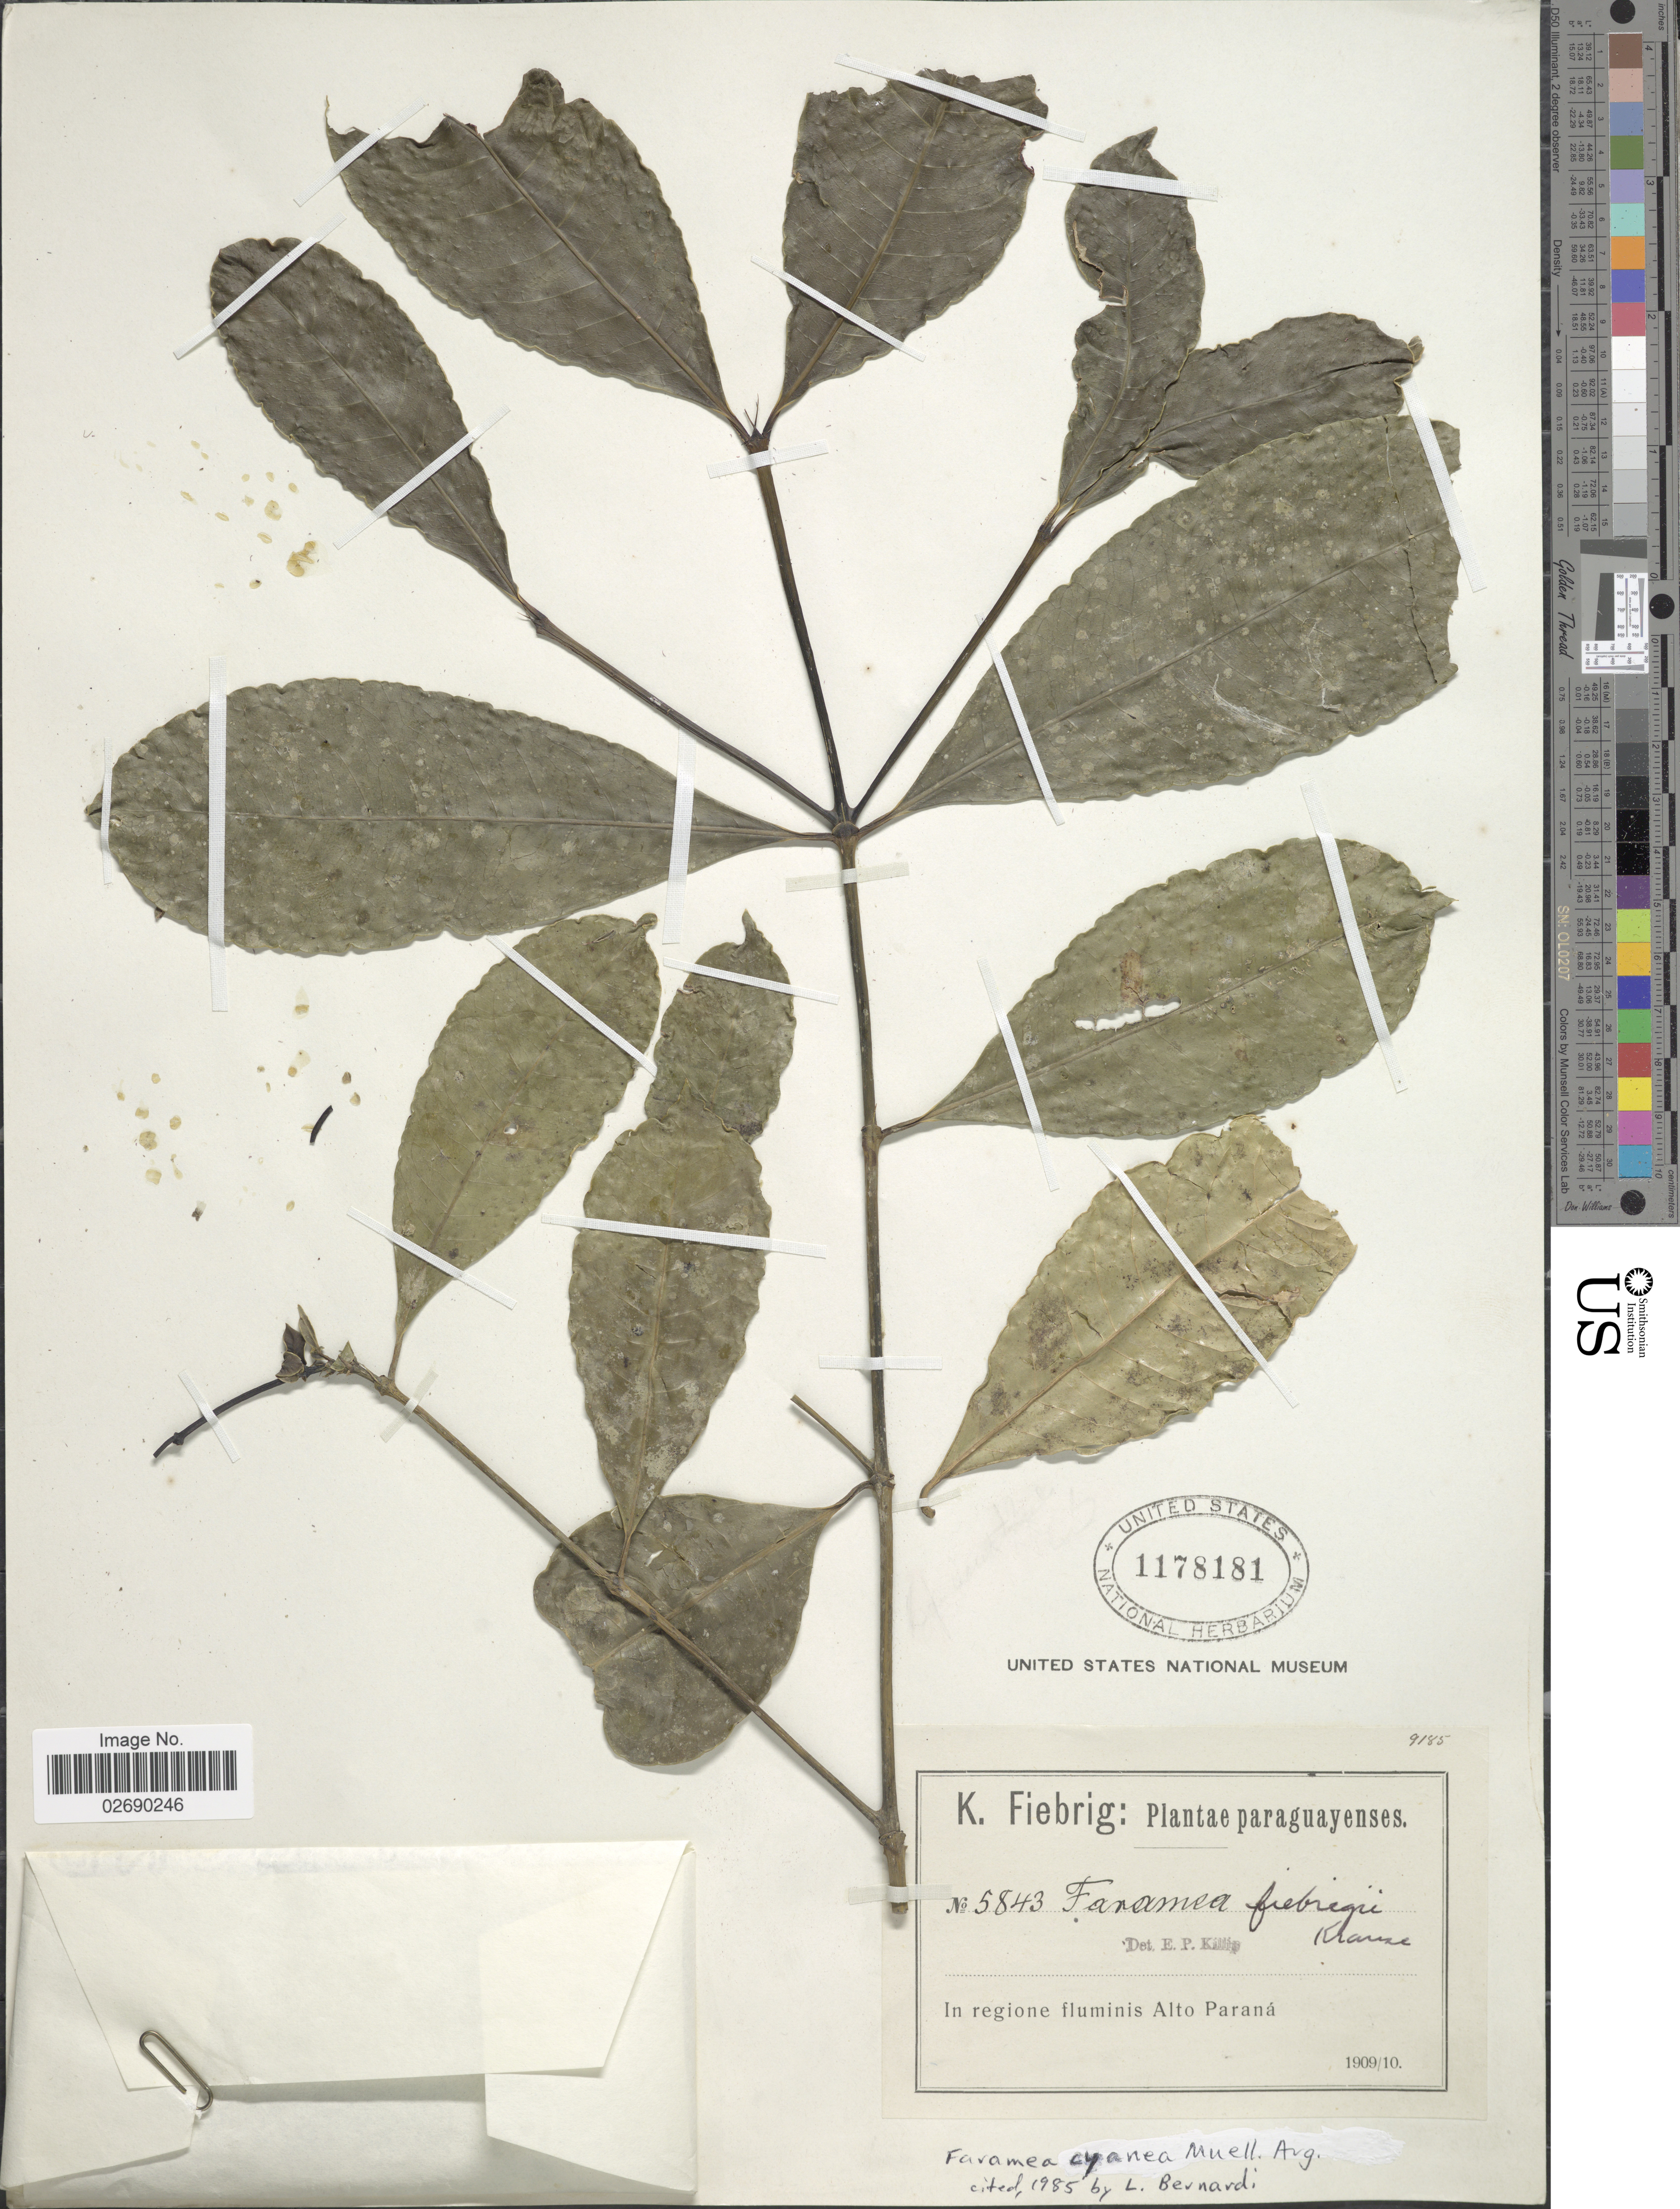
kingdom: Plantae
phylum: Tracheophyta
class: Magnoliopsida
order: Gentianales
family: Rubiaceae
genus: Faramea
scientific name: Faramea cyanea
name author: Müll. Arg.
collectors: K. Fiebrig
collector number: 5843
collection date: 1909/1910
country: Paraguay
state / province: Alto Parana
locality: In regione fluminis Alto Paraná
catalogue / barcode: US 1178181